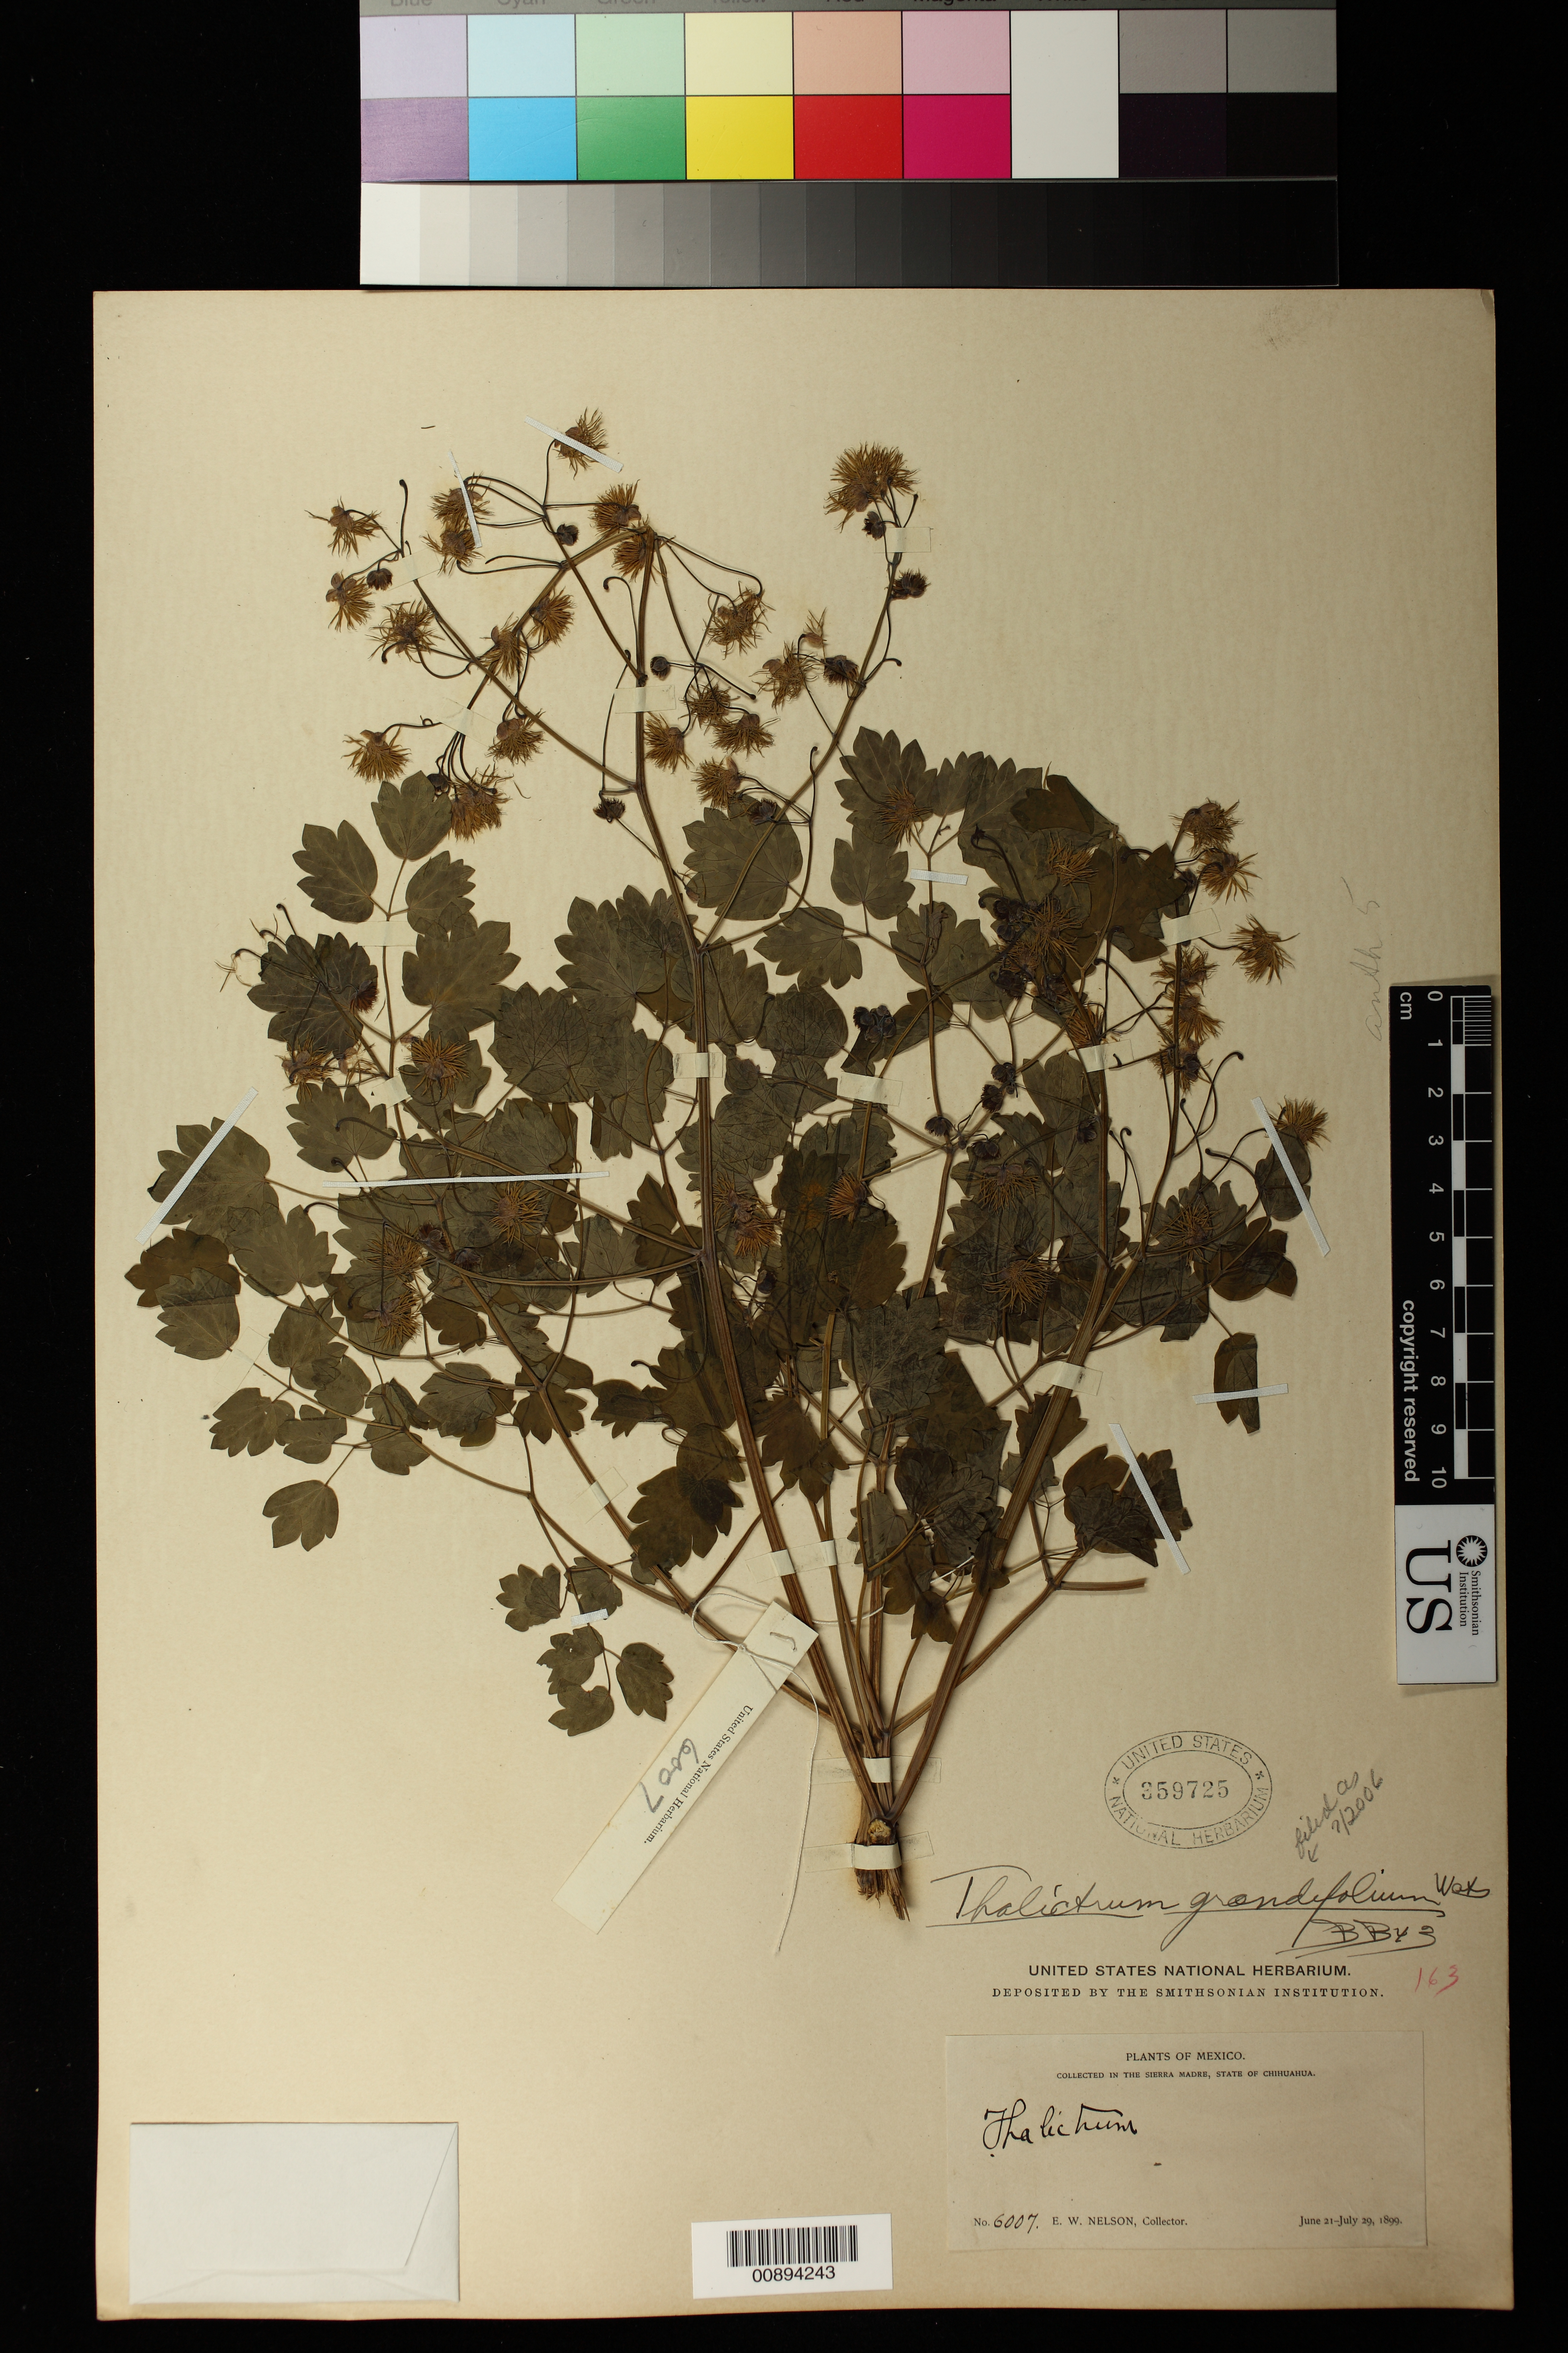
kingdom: Plantae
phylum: Tracheophyta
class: Magnoliopsida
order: Ranunculales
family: Ranunculaceae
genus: Thalictrum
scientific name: Thalictrum grandifolium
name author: S. Watson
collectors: E. W. Nelson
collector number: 6007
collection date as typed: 21 Jun 1899 to 29 Jul 1899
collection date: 1899-06-21/1899-07-29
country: Mexico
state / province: Chihuahua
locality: Sierra Madre, Chihuahua.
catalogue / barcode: US 359725